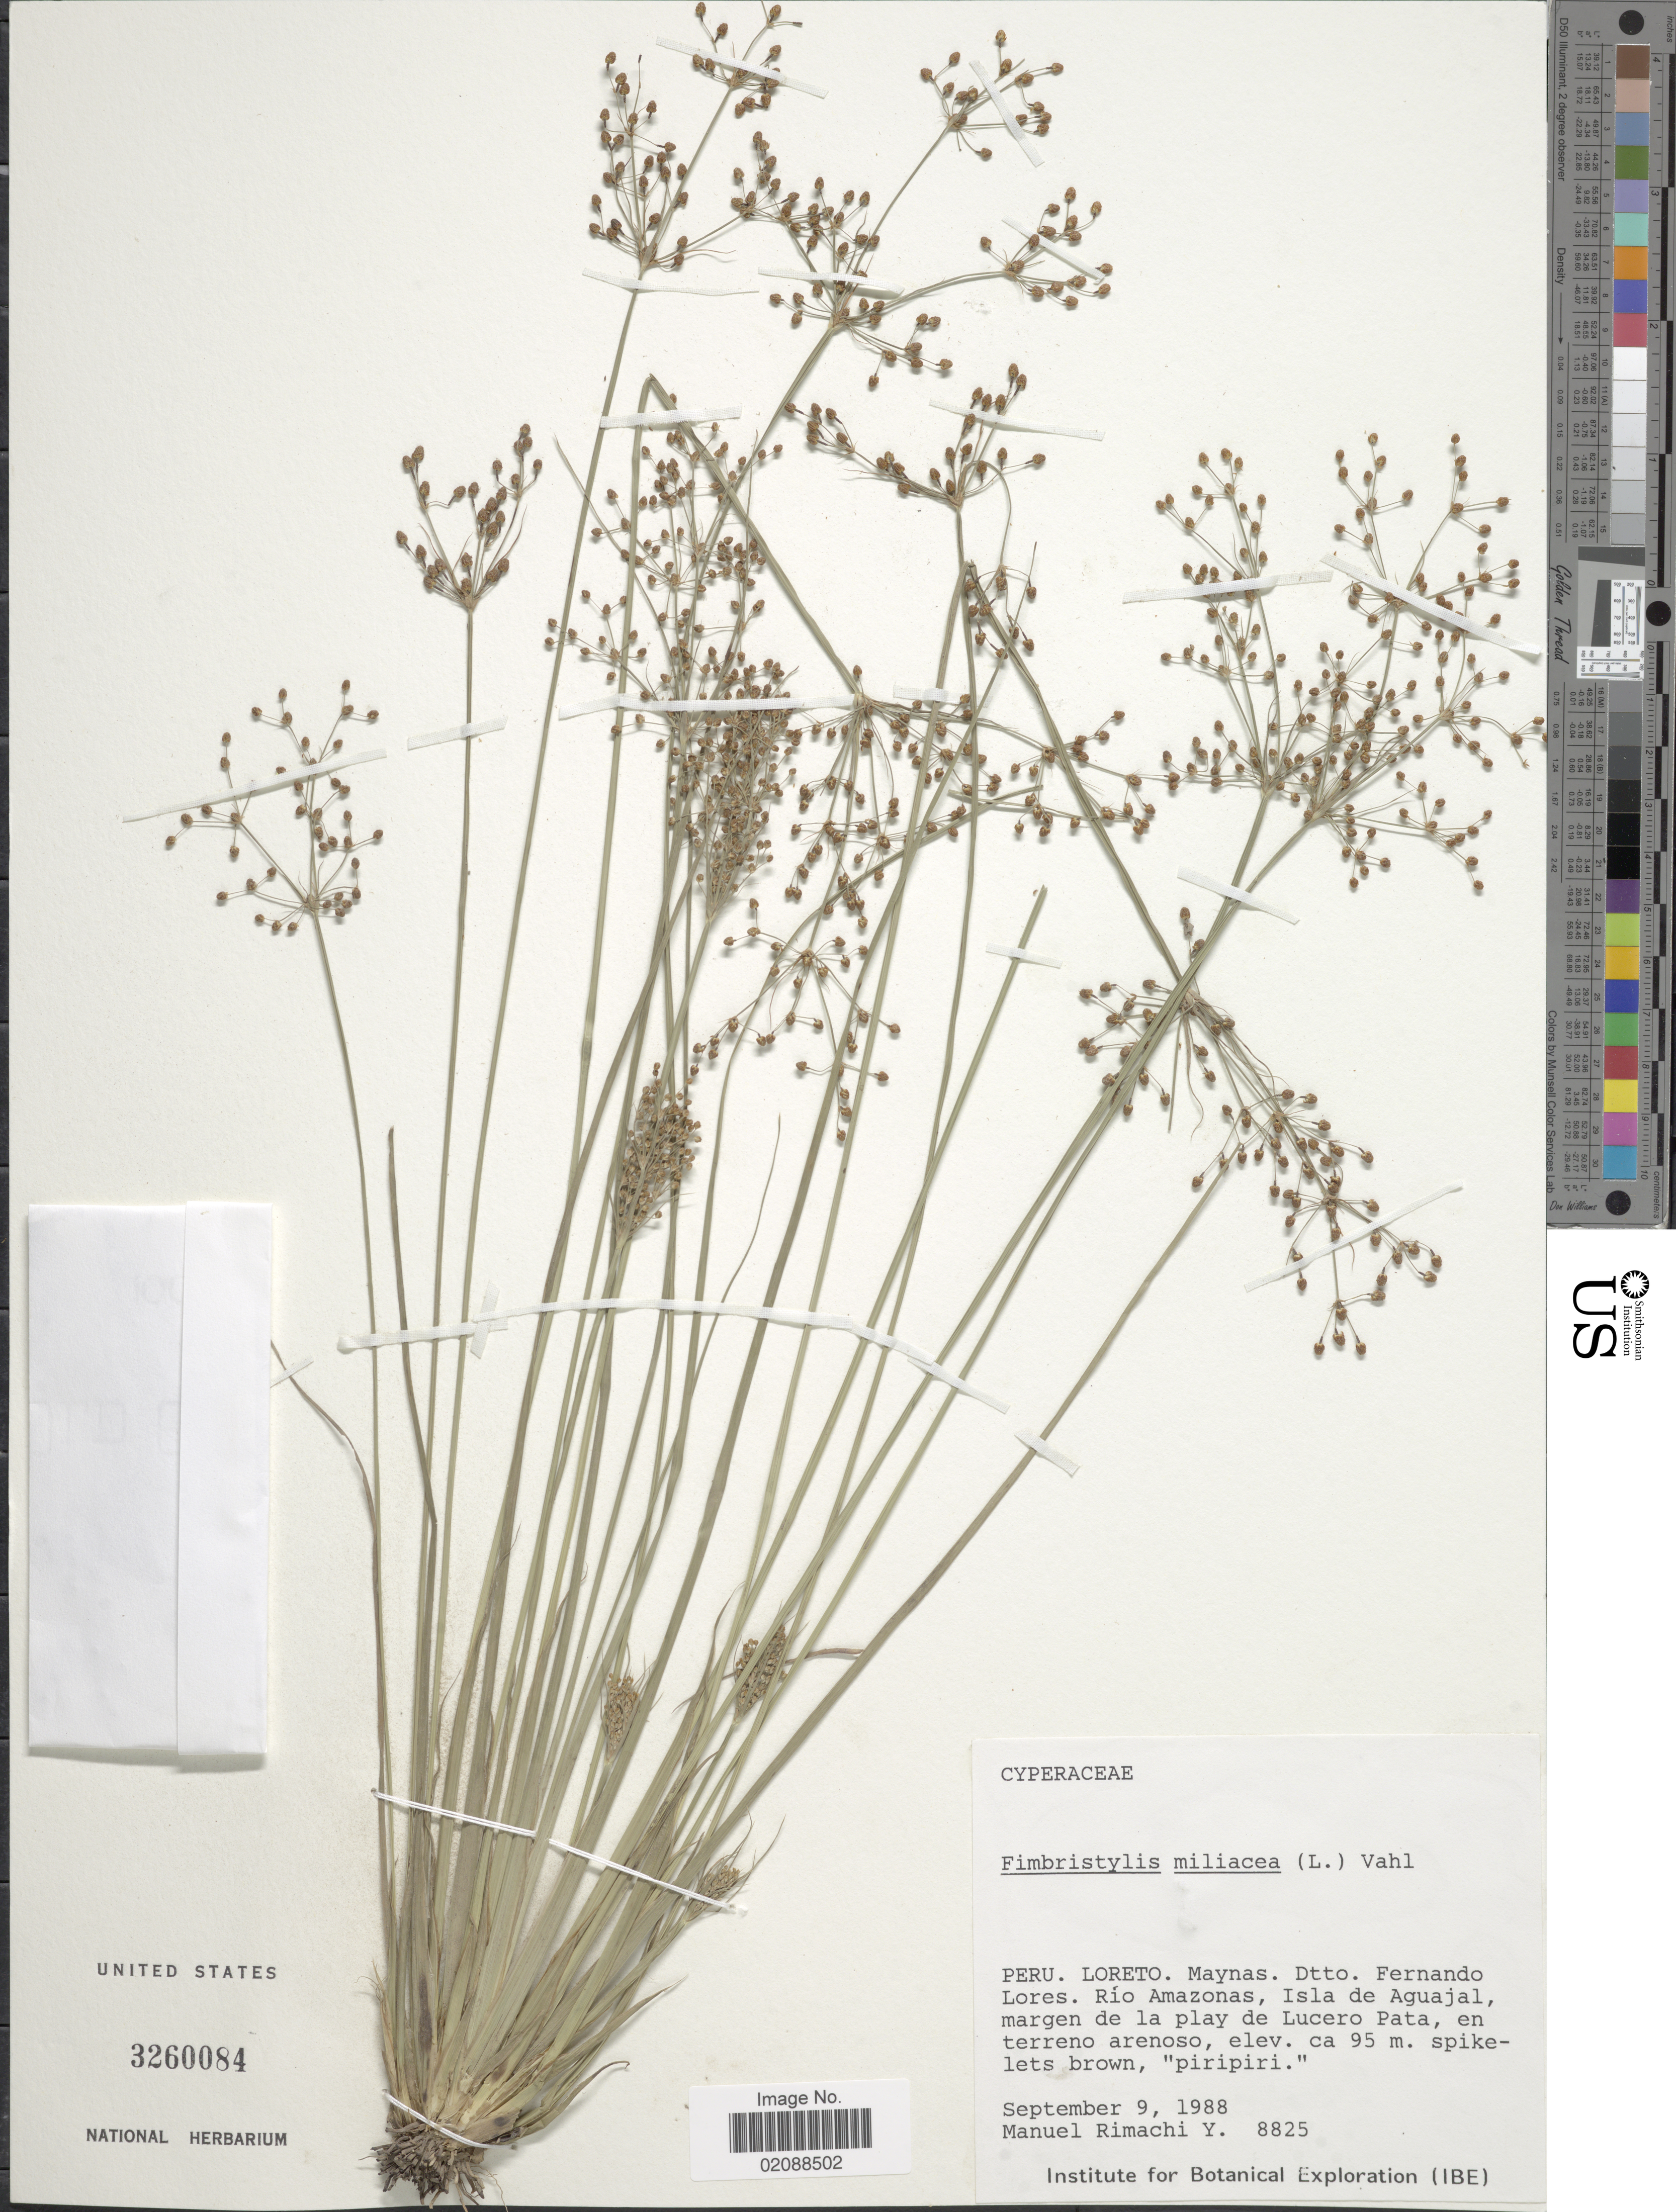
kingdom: Plantae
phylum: Tracheophyta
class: Liliopsida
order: Poales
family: Cyperaceae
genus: Fimbristylis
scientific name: Fimbristylis littoralis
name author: Gaudich.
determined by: Strong, M. T., (US), Smithsonian Institution - National Museum of Natural History (UNITED STATES)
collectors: M. Rimachi Y.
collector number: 8825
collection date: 1988-09-09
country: Peru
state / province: Loreto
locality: Maynas. Dtto. Fernando Lores. Rio Amazonas, isla de Aguajal, margen de la play de Lucero Pata, en terreno arenoso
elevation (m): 95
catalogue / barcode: US 3260084